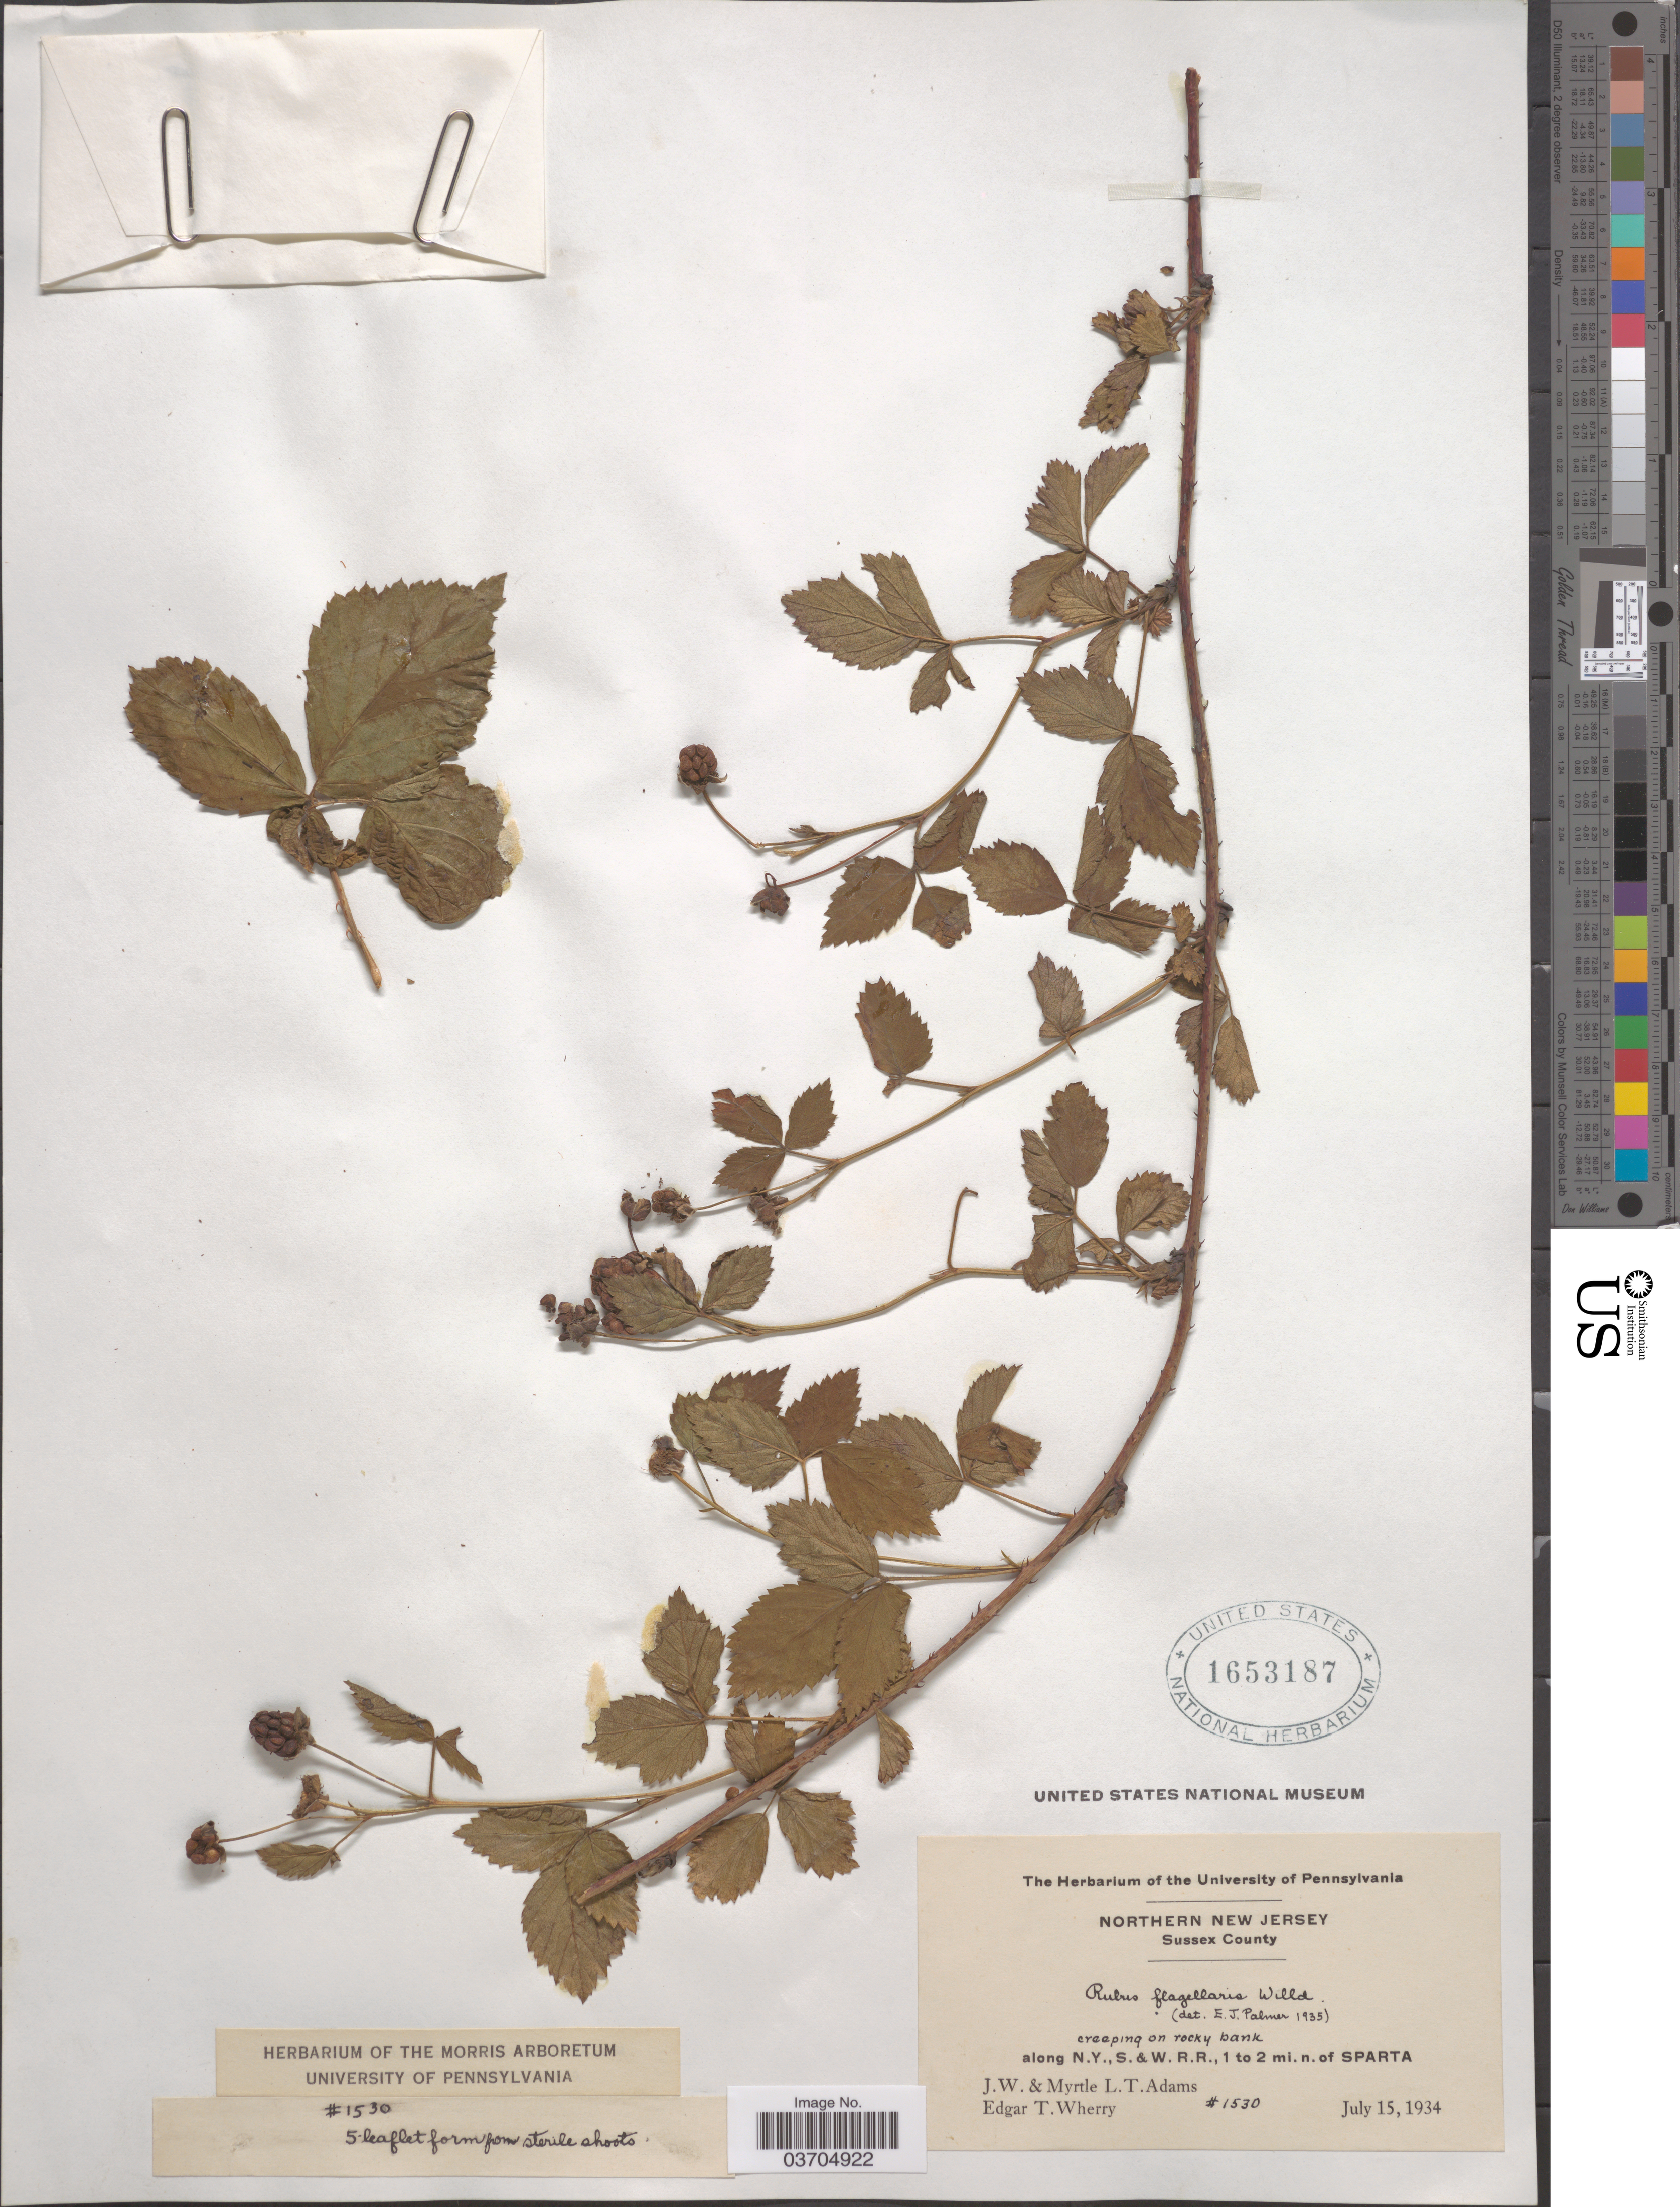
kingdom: Plantae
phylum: Tracheophyta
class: Magnoliopsida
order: Rosales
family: Rosaceae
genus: Rubus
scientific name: Rubus flagellaris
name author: Willd.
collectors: J. Adams, M. T. Adams & E. T. Wherry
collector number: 1530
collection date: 1934-07-15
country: United States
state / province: New Jersey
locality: Northern New Jersey. Along N.Y., S. & W. R.R., 1 to 2 mi. n. of Sparta.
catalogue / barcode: US 1653187